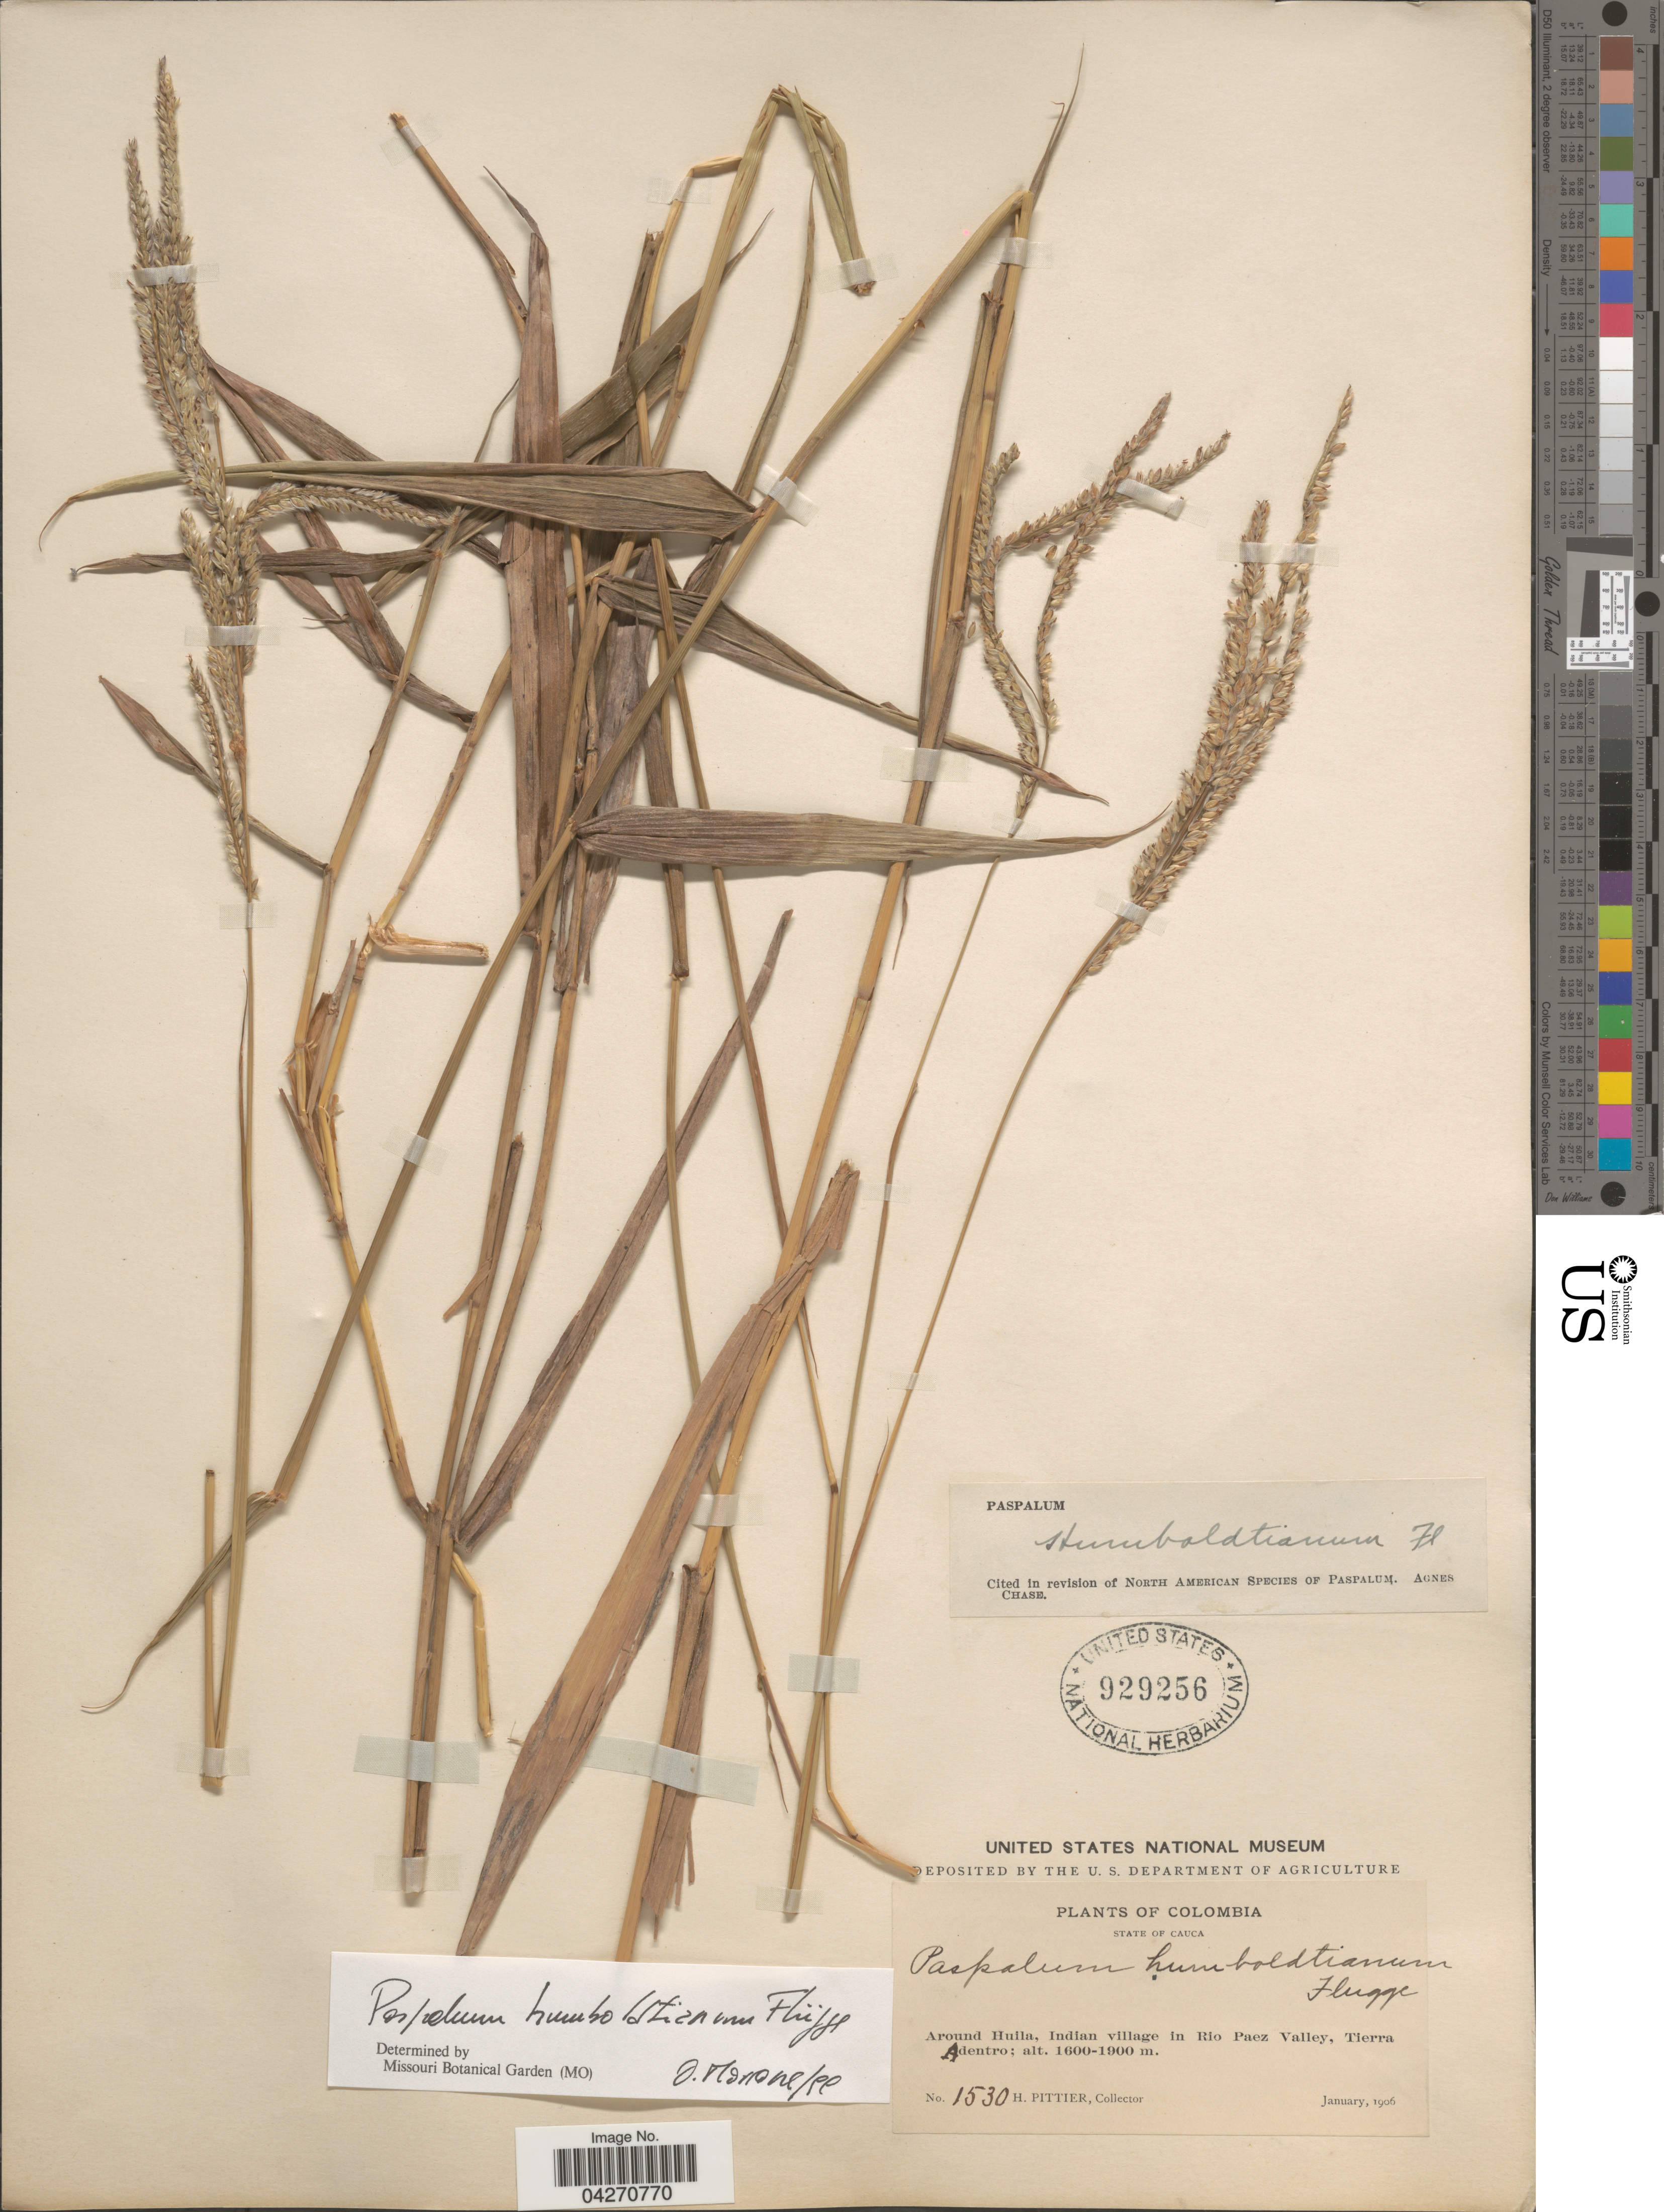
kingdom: Plantae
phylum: Tracheophyta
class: Liliopsida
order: Poales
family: Poaceae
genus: Paspalum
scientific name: Paspalum humboldtianum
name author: Flüggé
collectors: H. F. Pittier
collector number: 1530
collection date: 1906-01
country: Colombia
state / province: Cauca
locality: Around Huila, Indian village in Rio Paez Valley, Tierra Adentro.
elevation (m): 1600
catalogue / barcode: US 929256